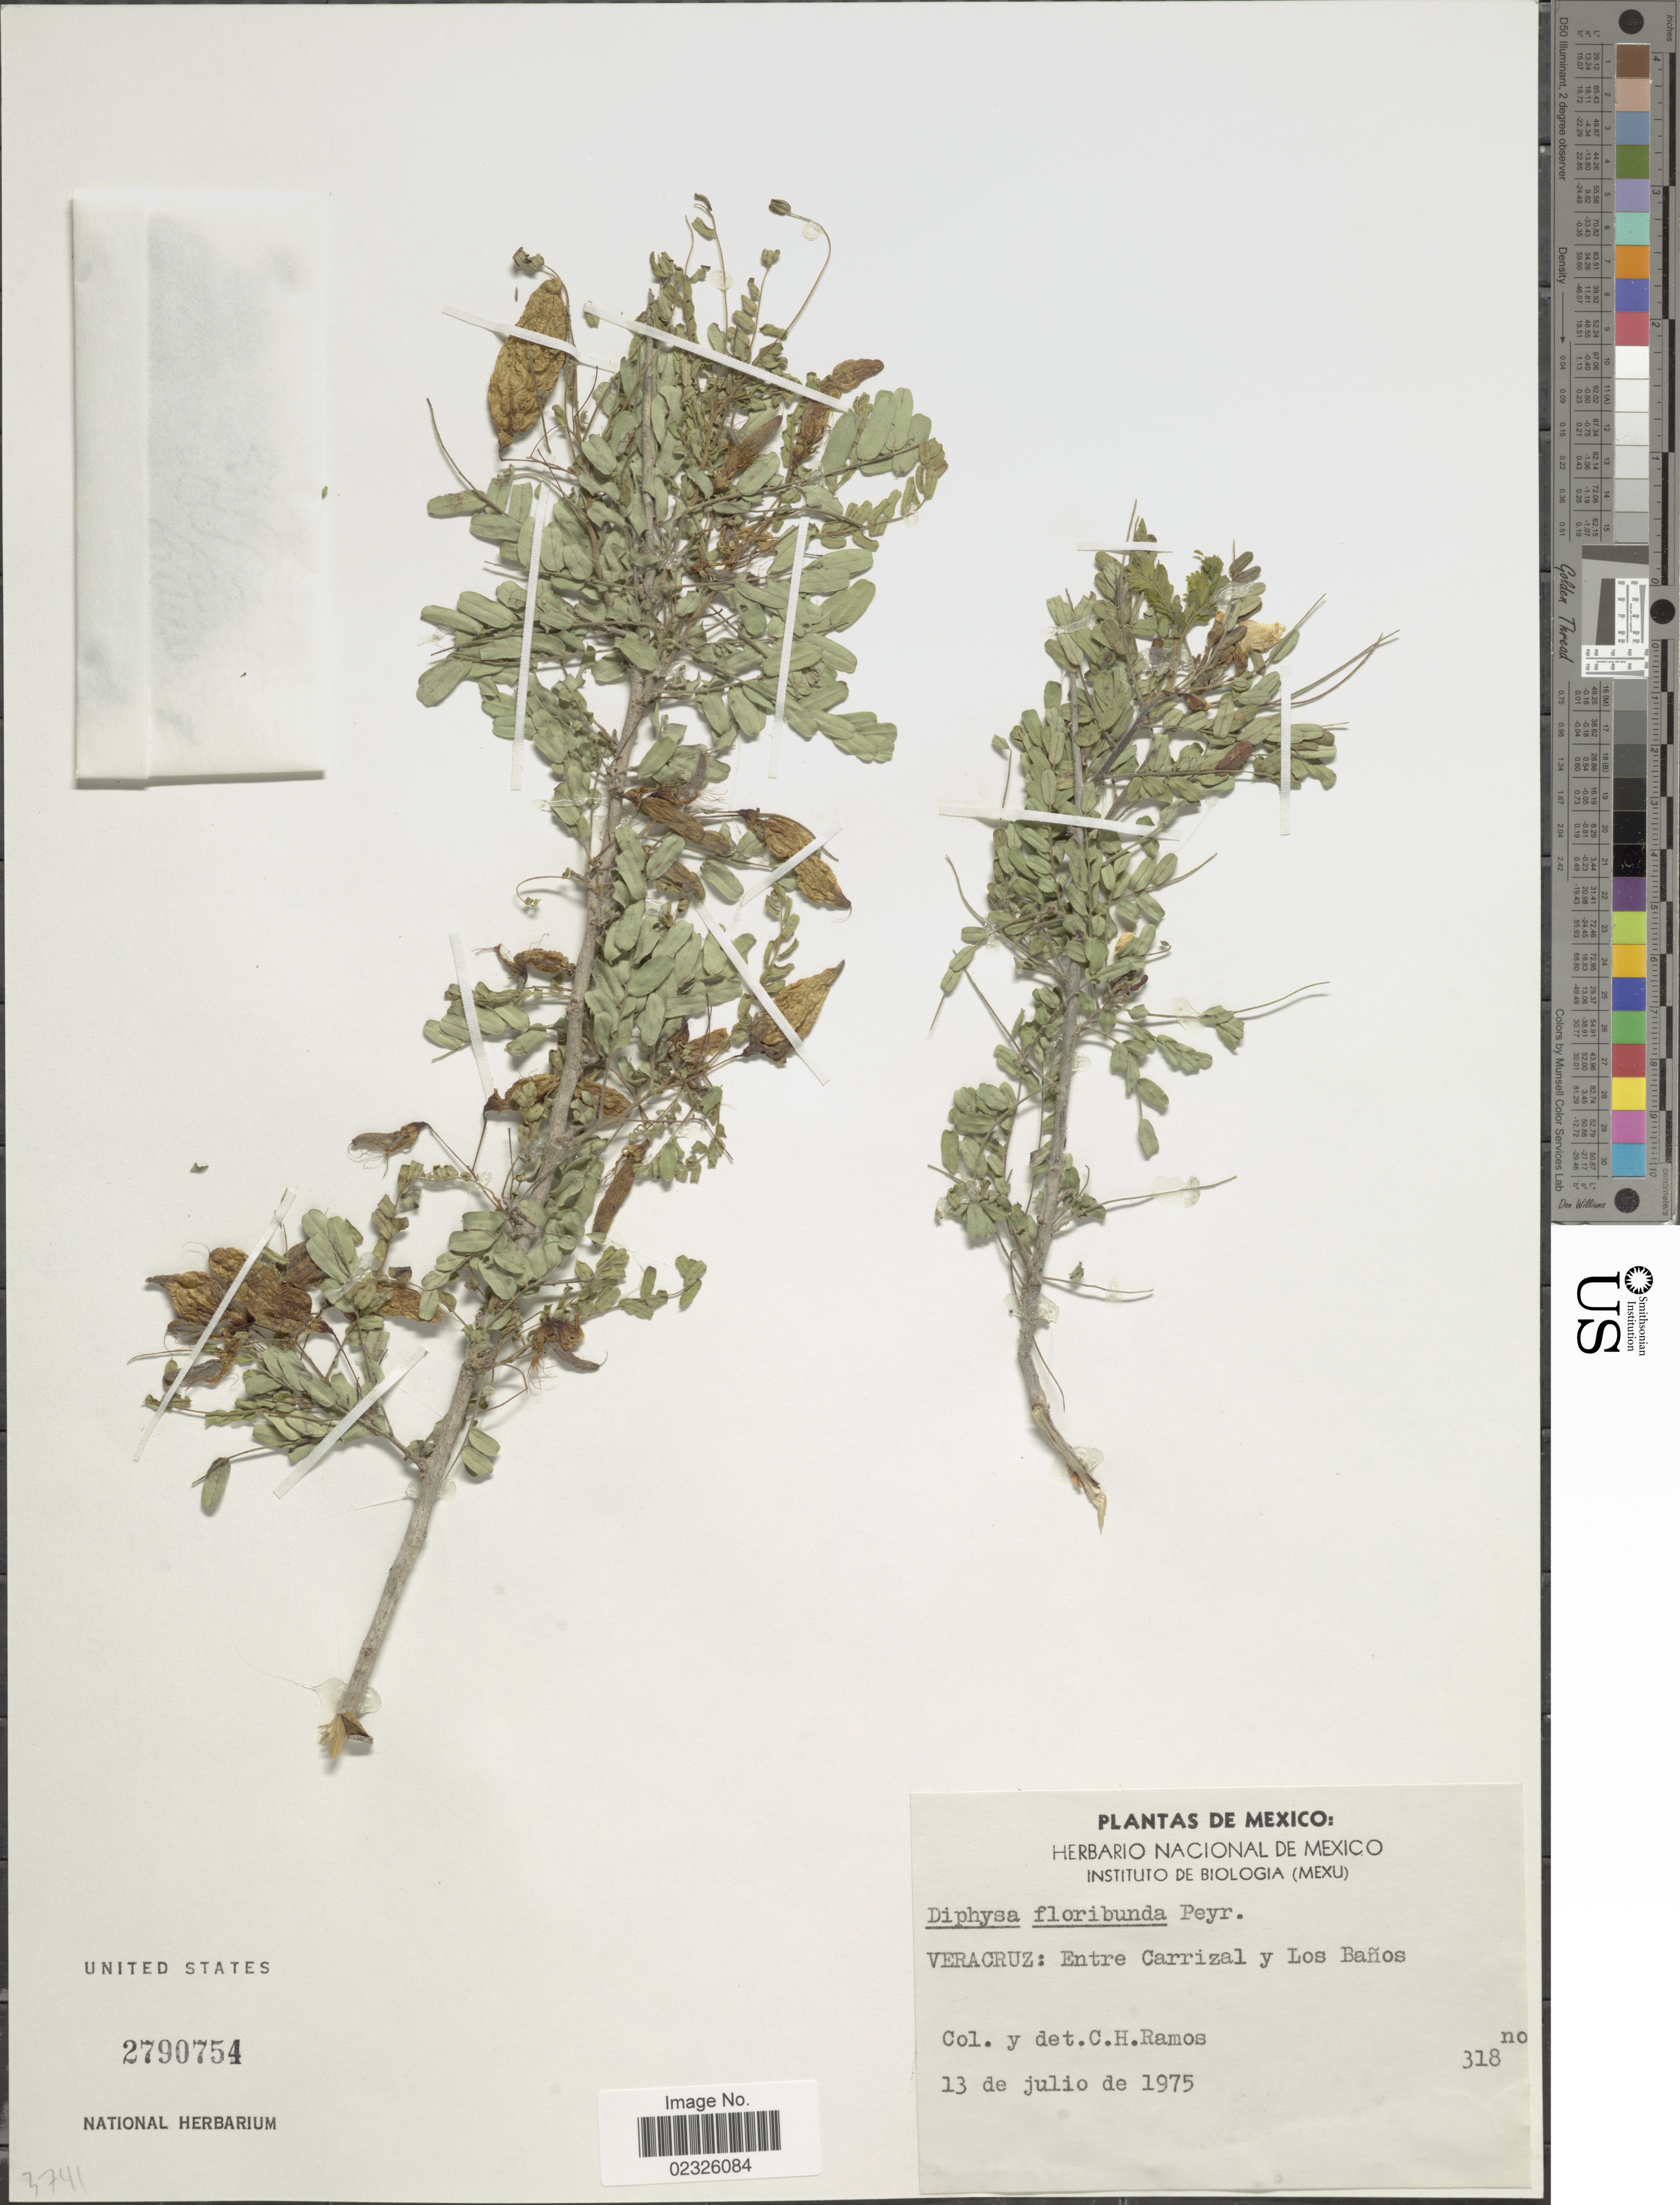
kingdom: Plantae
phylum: Tracheophyta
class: Magnoliopsida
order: Fabales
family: Fabaceae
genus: Diphysa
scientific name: Diphysa floribunda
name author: Peyr.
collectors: C. H. Ramos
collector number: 318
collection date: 1975-07-13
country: Mexico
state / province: Veracruz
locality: Vera Cruz: Entre Carrizal y Los Baños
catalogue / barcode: US 2790754